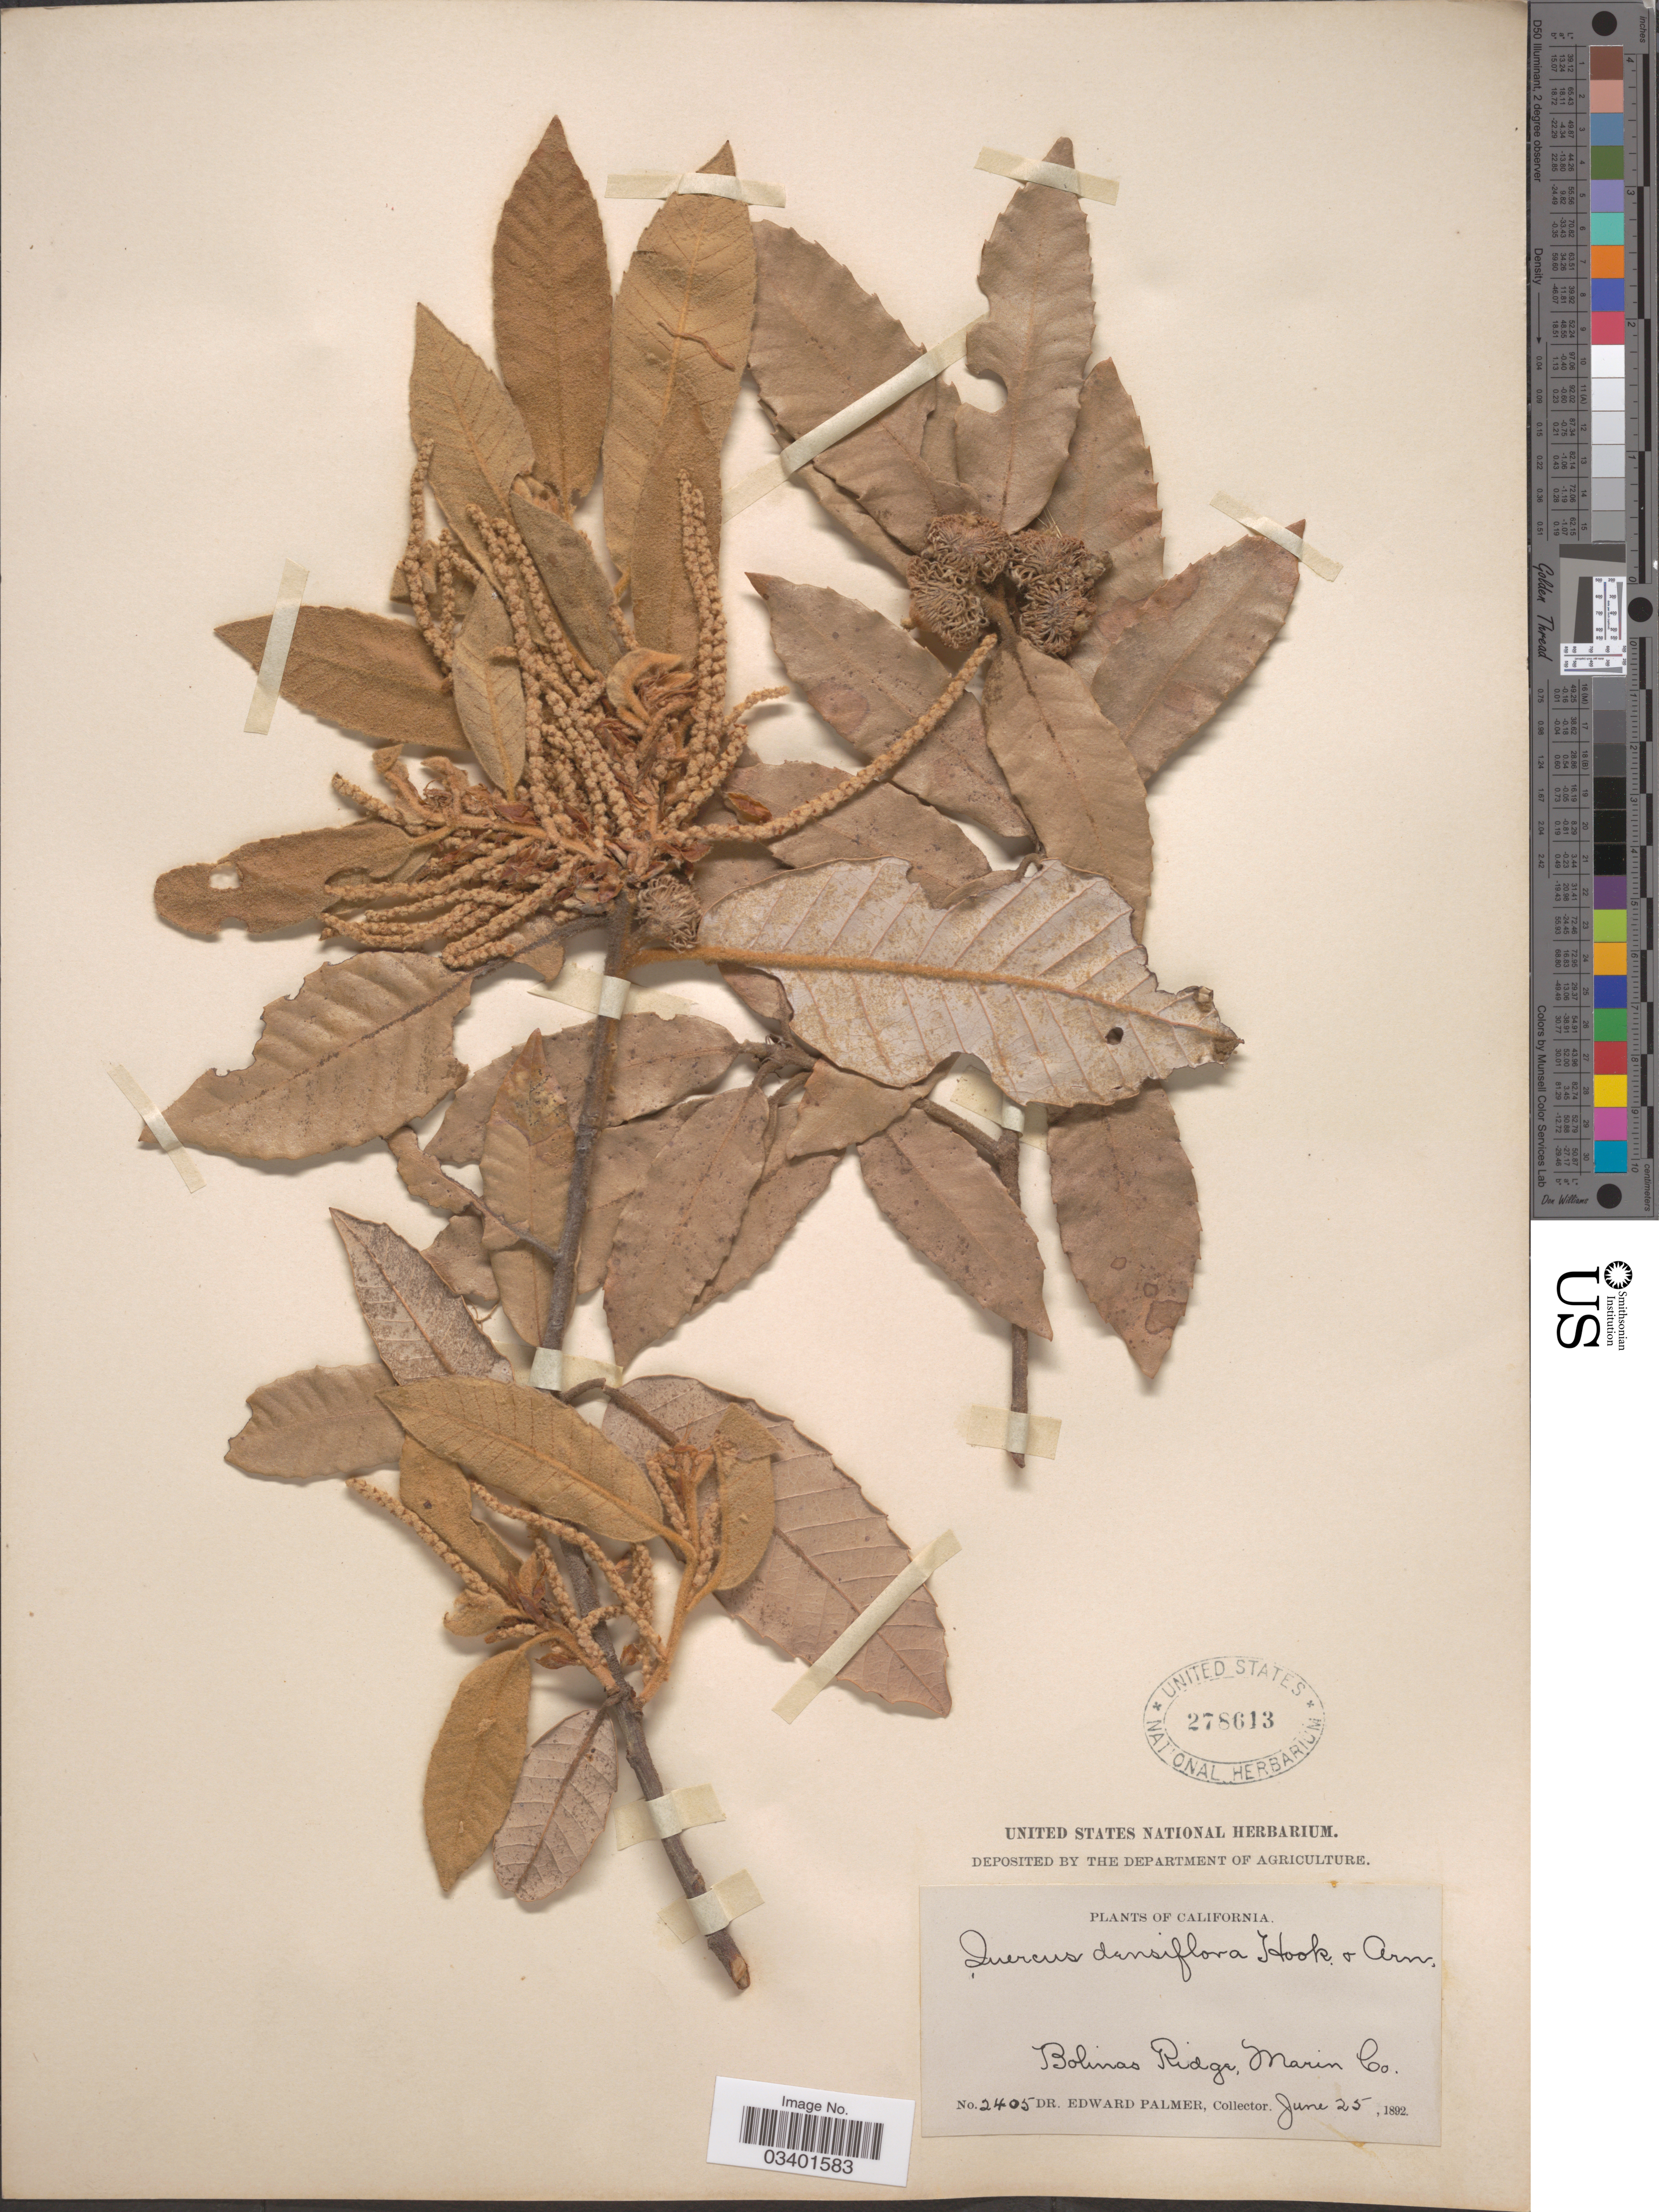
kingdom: Plantae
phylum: Tracheophyta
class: Magnoliopsida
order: Fagales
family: Fagaceae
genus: Notholithocarpus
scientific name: Notholithocarpus densiflorus var. densiflorus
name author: (Hook. & Arn.) P. S. Manos et al.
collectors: E. Palmer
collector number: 2405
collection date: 1892-06-25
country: United States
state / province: California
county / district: Marin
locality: Bolinas Ridge, Marin Co.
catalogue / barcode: US 278613